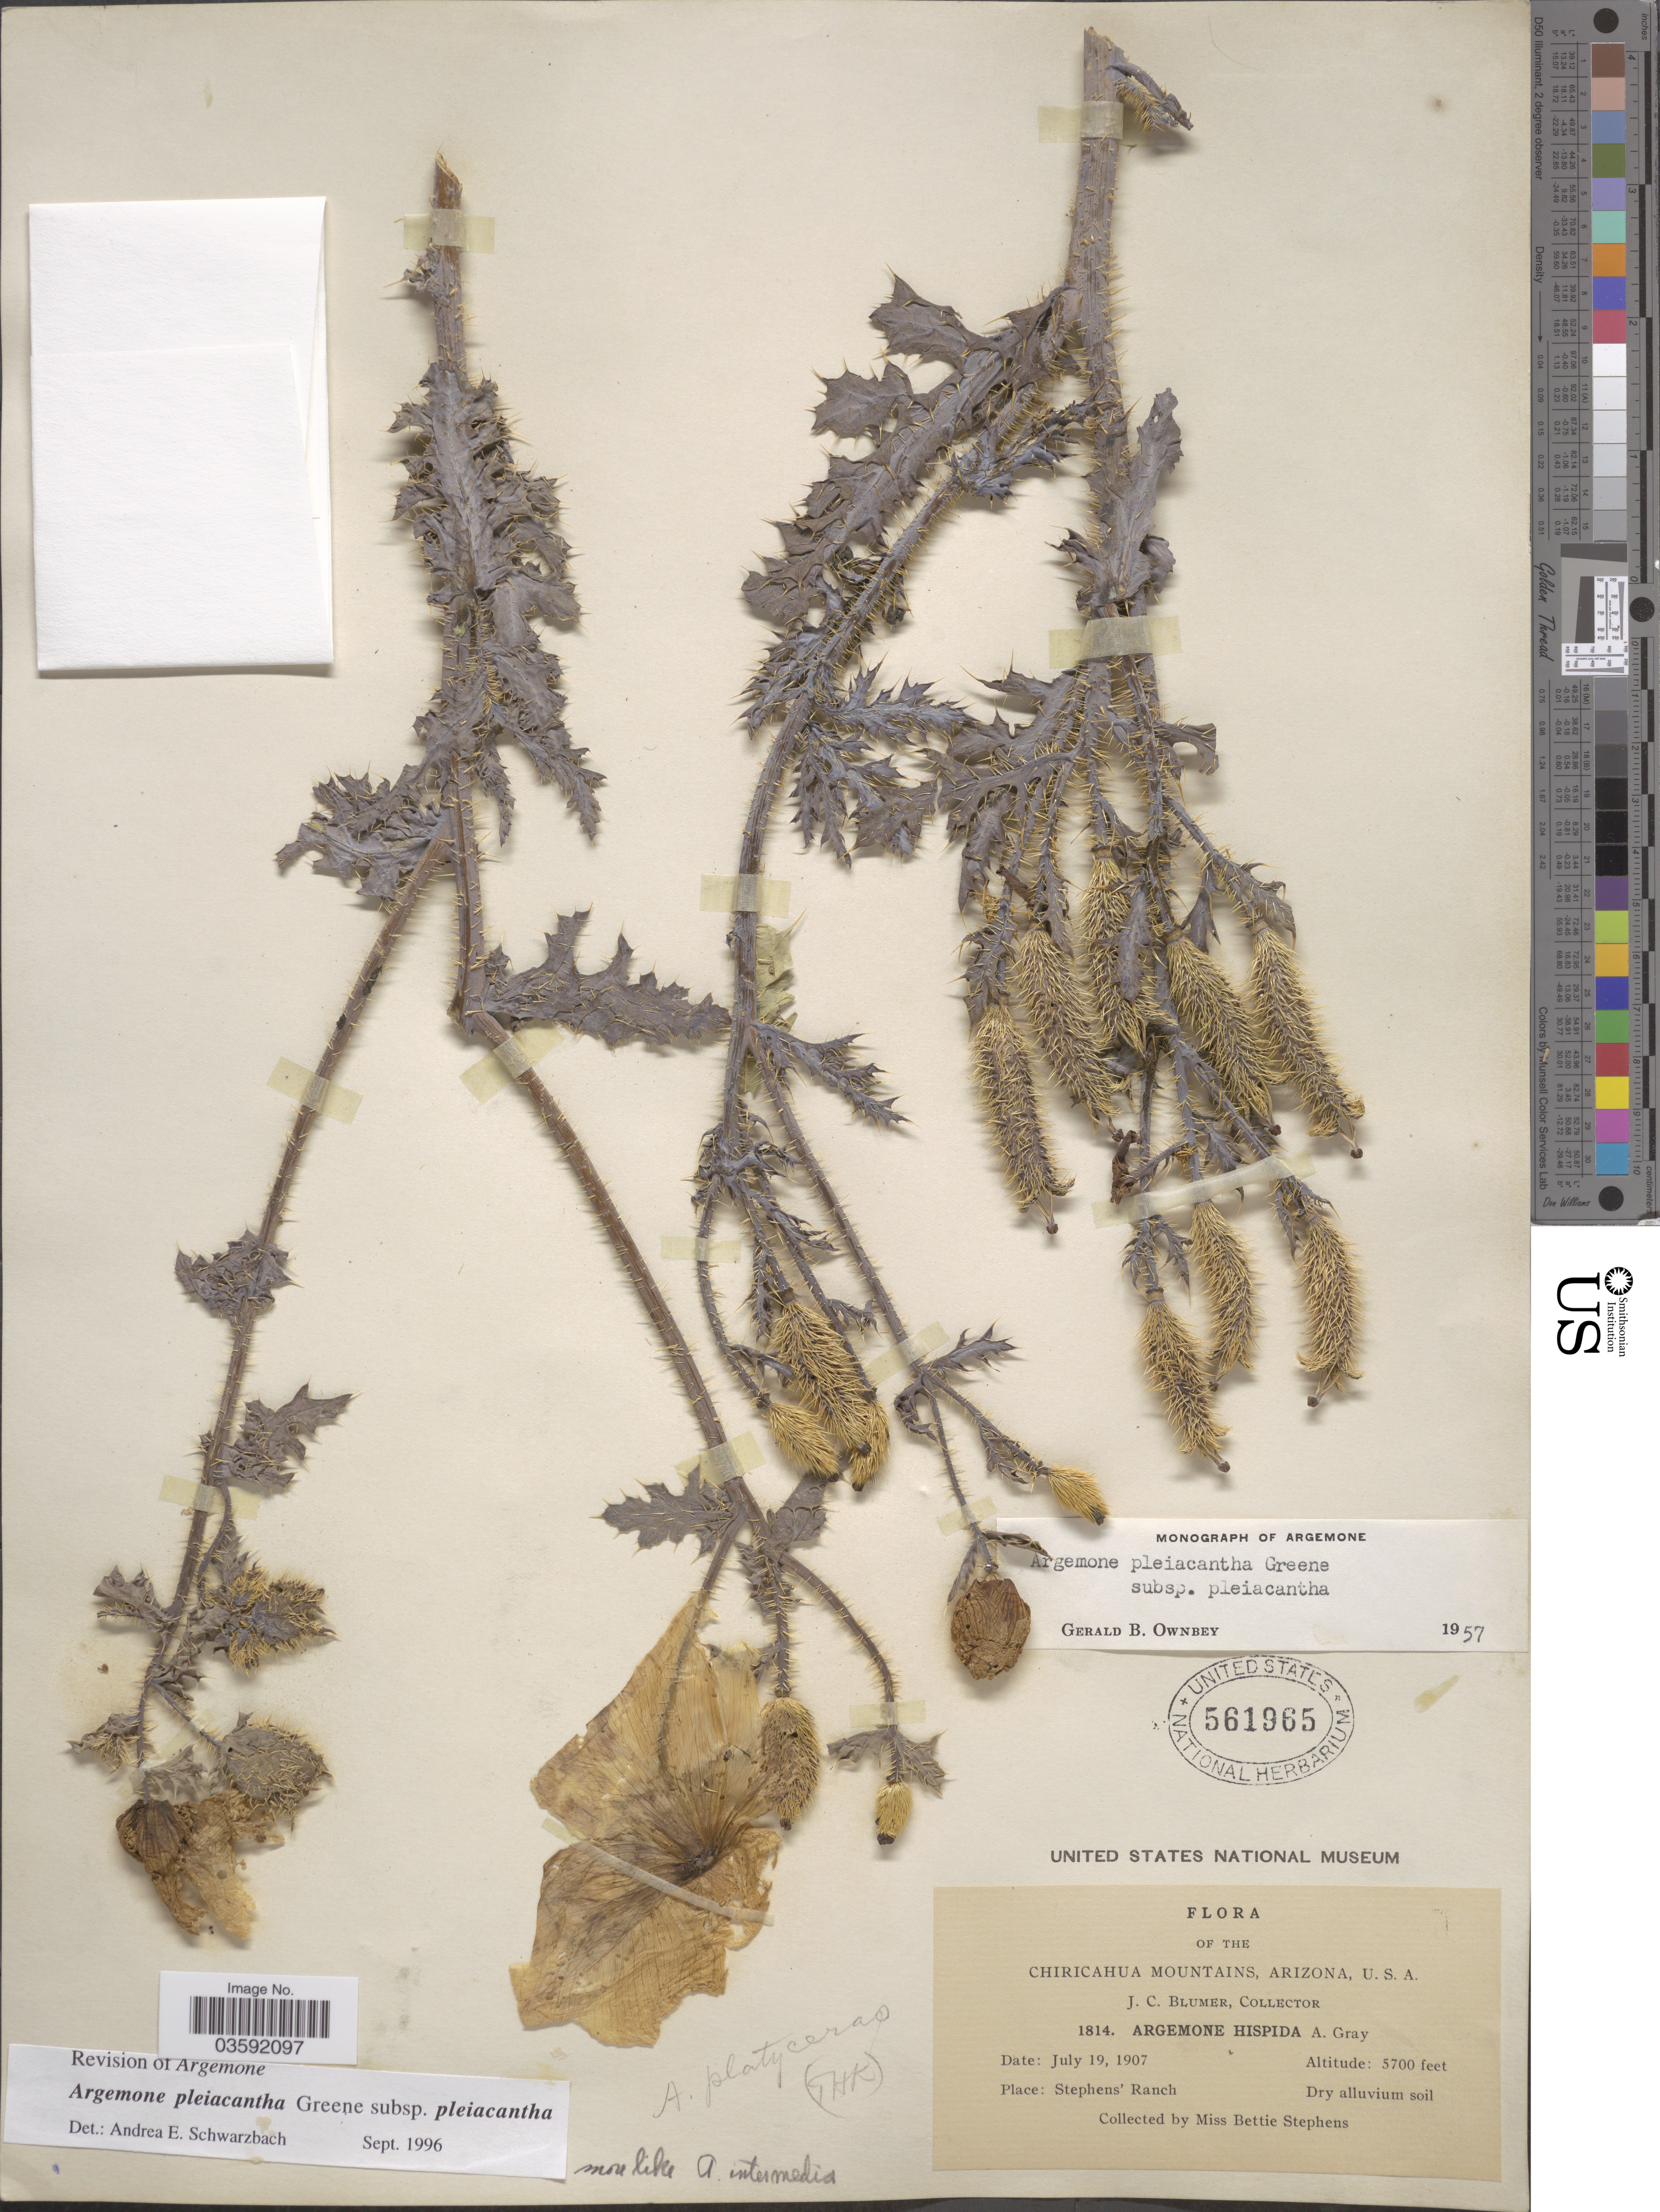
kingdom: Plantae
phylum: Tracheophyta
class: Magnoliopsida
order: Ranunculales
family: Papaveraceae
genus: Argemone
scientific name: Argemone pleiacantha subsp. pleiacantha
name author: Greene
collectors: J. C. Blumer & B. Stephens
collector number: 1814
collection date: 1907-07-19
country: United States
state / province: Arizona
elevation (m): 1737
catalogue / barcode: US 561965